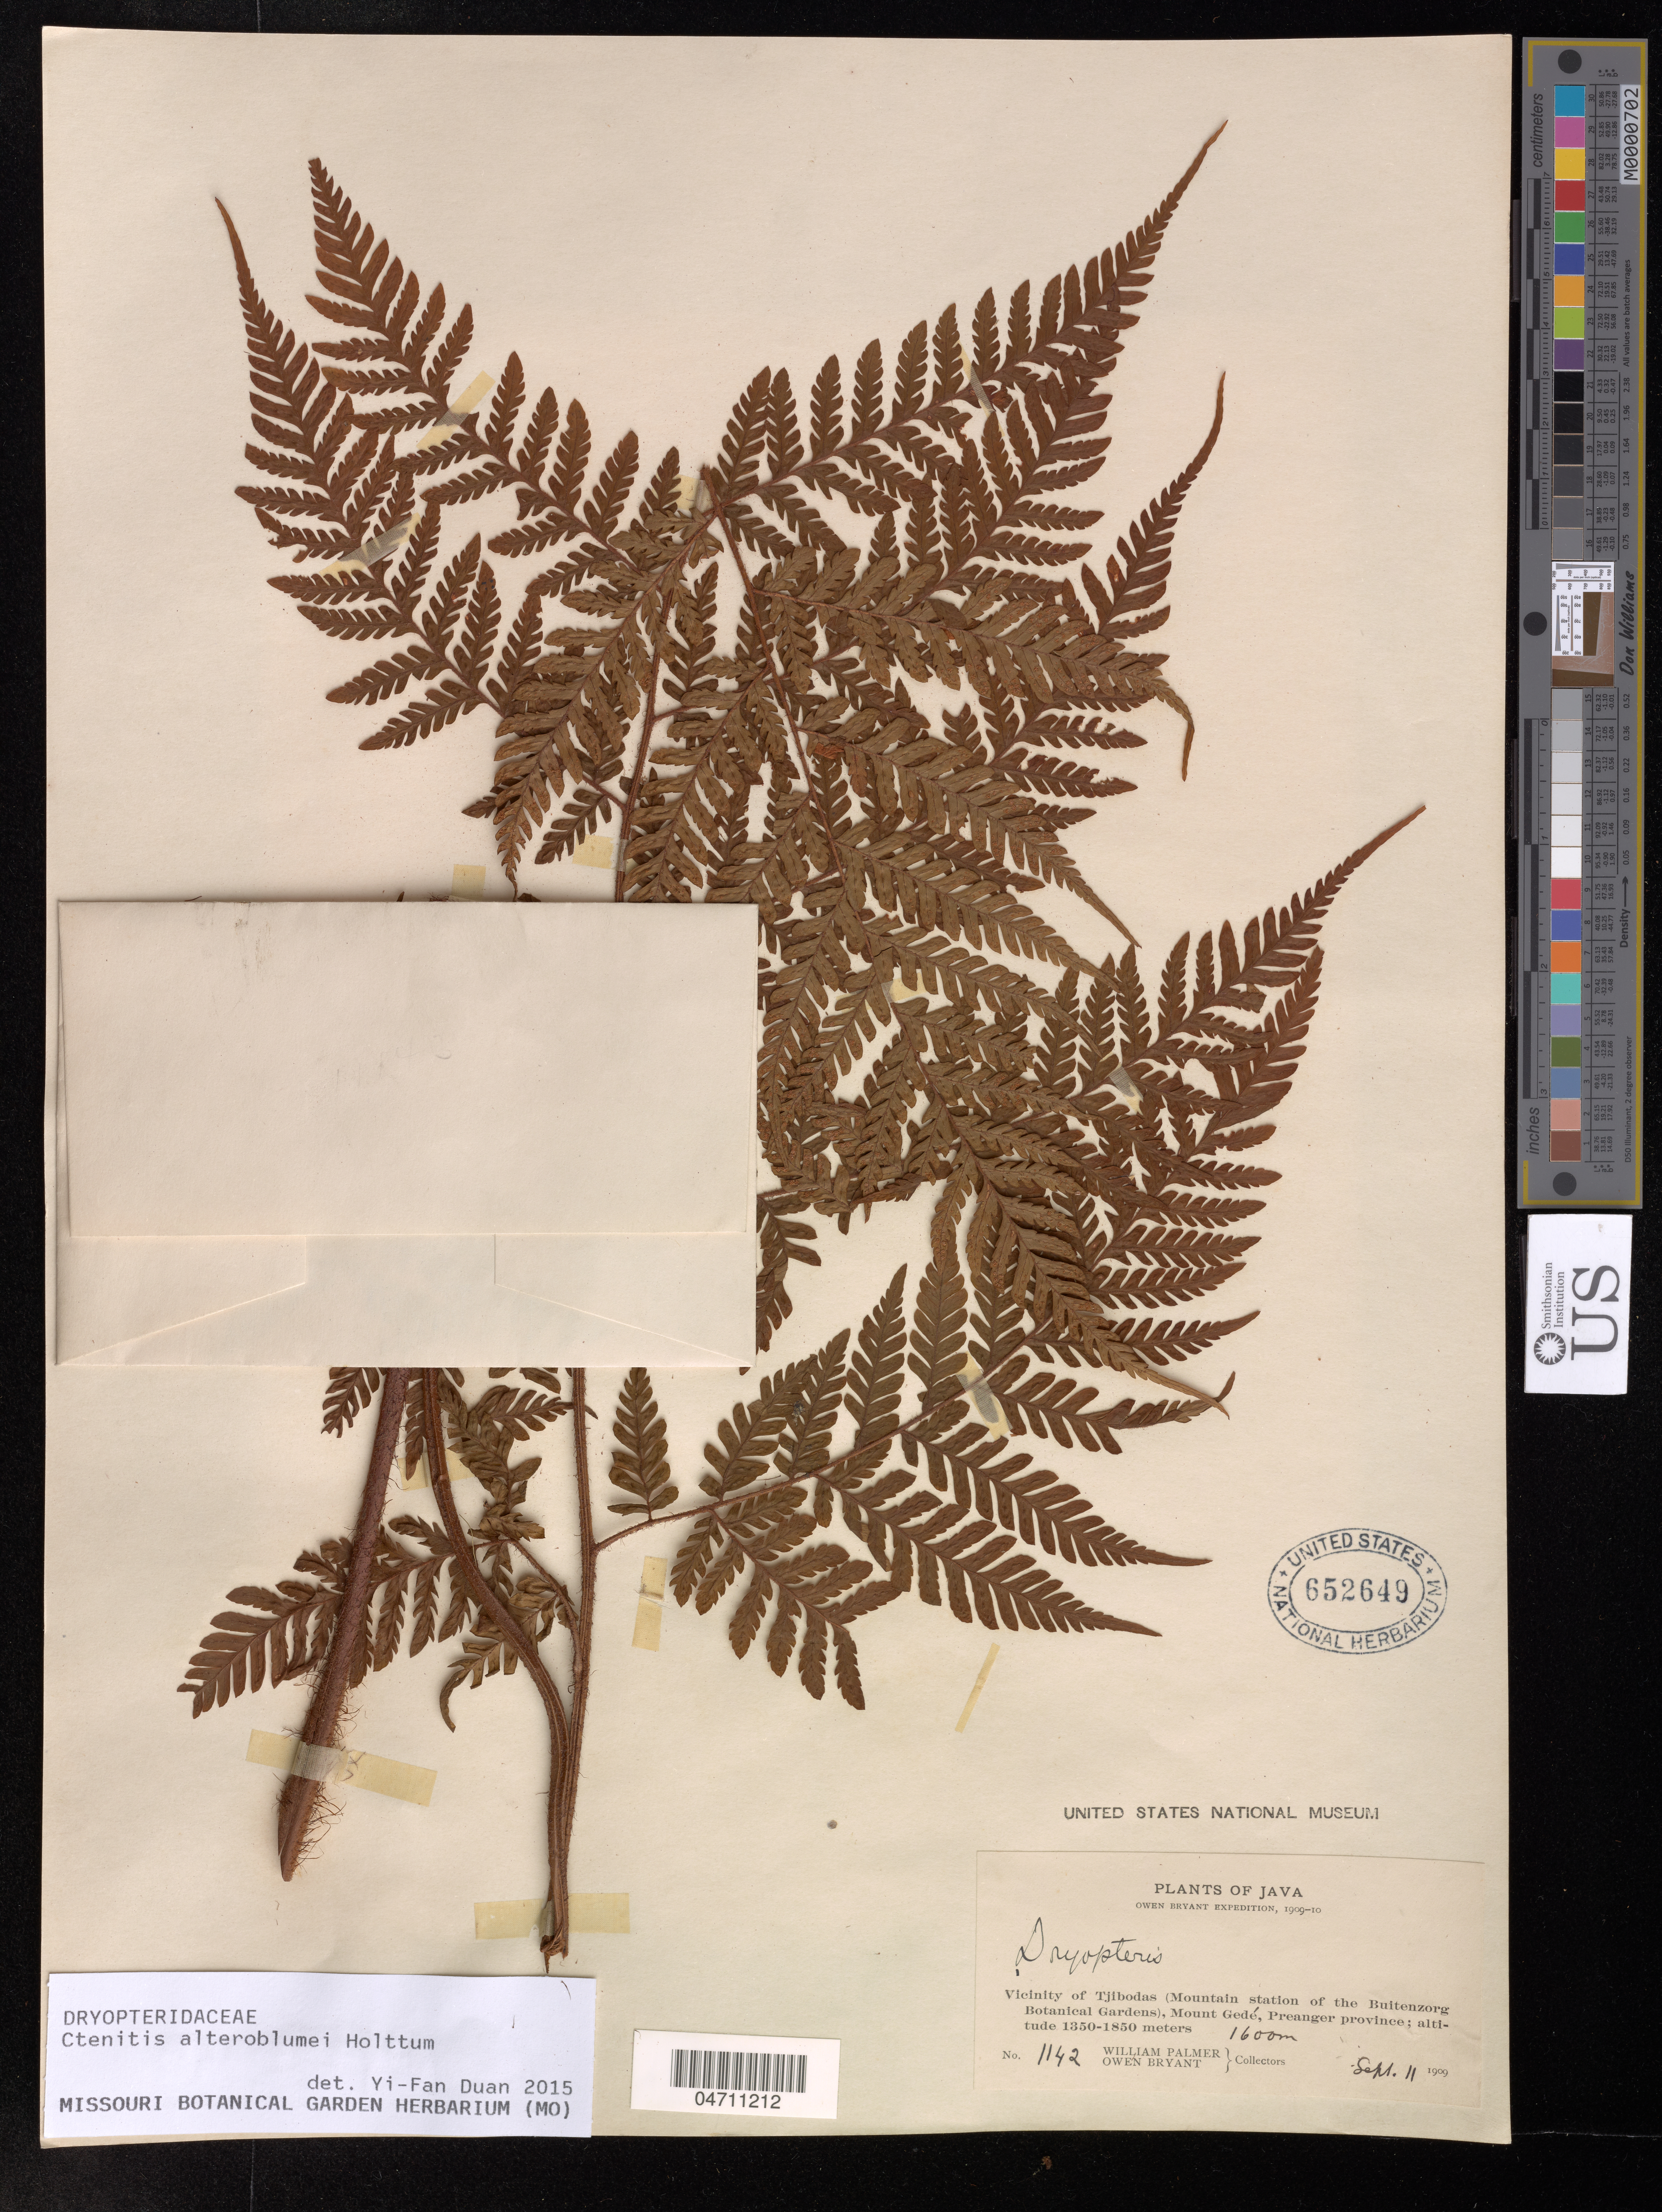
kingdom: Plantae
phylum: Tracheophyta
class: Polypodiopsida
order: Polypodiales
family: Dryopteridaceae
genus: Ctenitis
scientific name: Ctenitis alteroblumei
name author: Holttum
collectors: W. Palmer & O. Bryant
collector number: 1142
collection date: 1909-09-11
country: Indonesia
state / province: Java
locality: Vicinity of Tjibodas (Mountain station of the Buitenzorg Botanical Gardens), Mount Gedé, Preanger province.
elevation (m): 1600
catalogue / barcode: US 652649